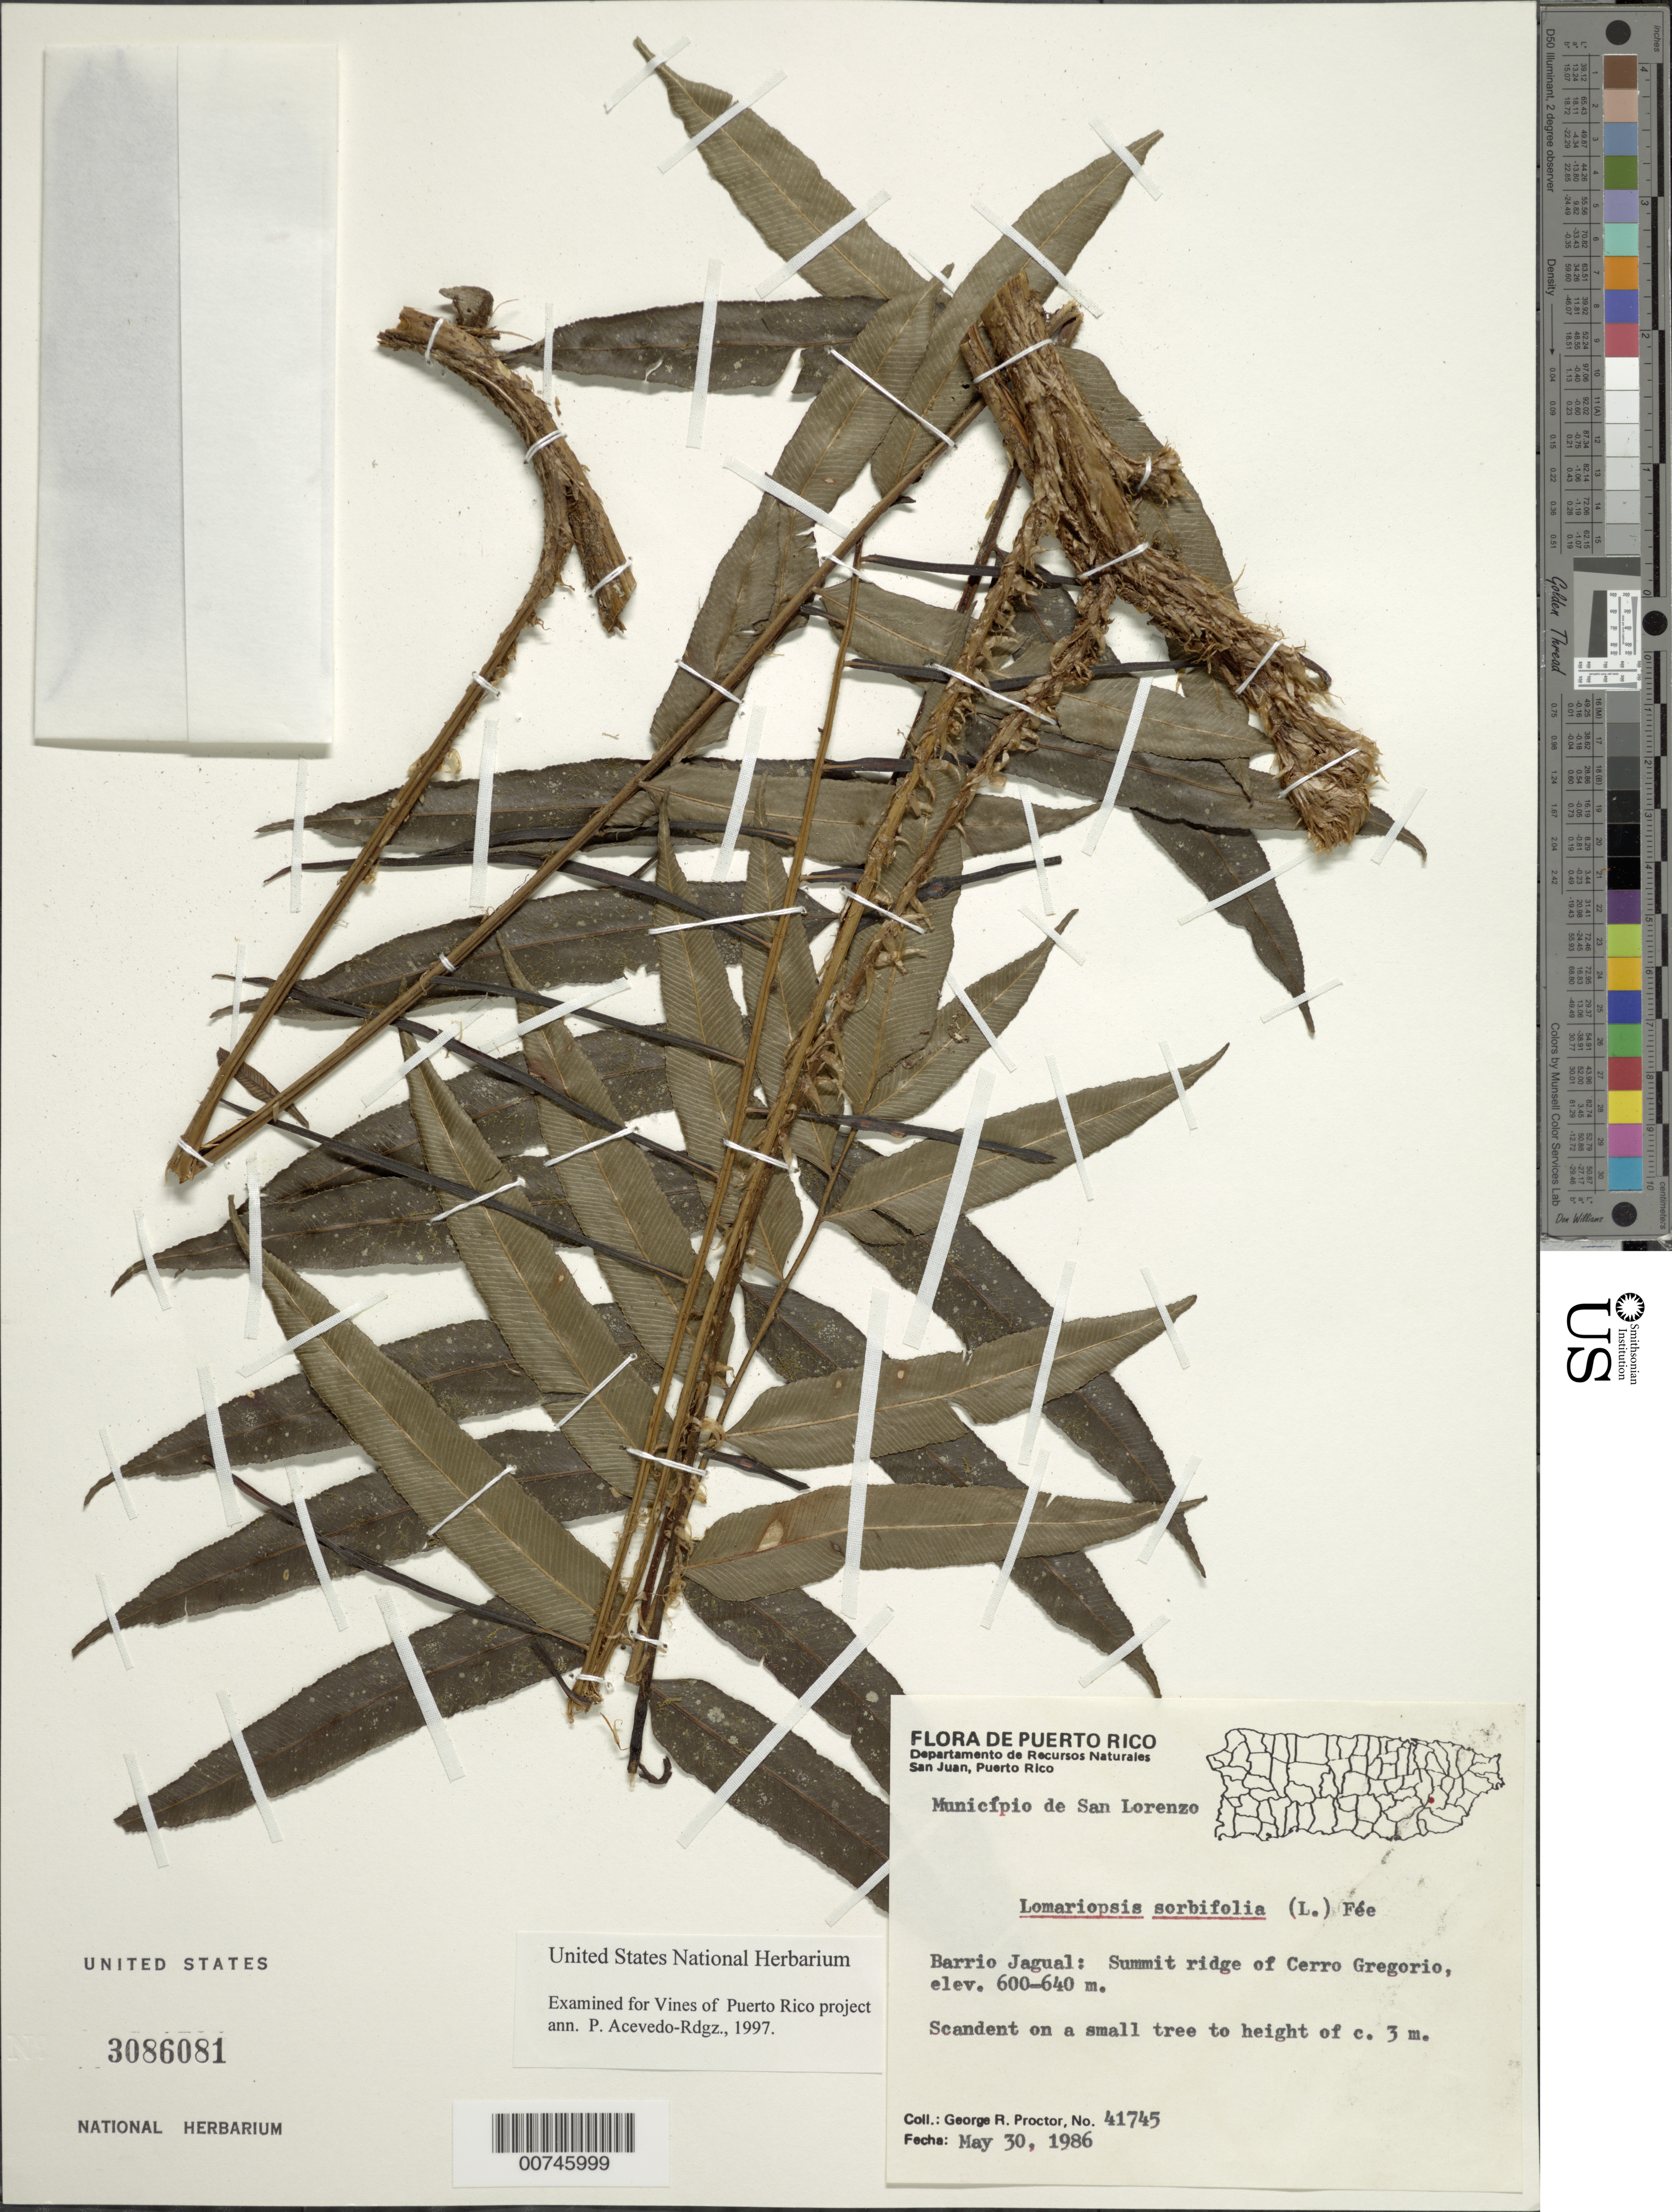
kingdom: Plantae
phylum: Tracheophyta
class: Polypodiopsida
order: Polypodiales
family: Lomariopsidaceae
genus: Lomariopsis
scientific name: Lomariopsis sorbifolia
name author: (L.) Fée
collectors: G. R. Proctor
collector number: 41745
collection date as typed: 30 May 1986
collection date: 1986-05-30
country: Puerto Rico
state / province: Gurabo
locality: Barrio Jagual: Summit ridge of Cerro Gregorio, Municipio de San Lorenzo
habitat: Scandent on a small tree to height of c. 3 m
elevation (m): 600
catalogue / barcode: US 3086081